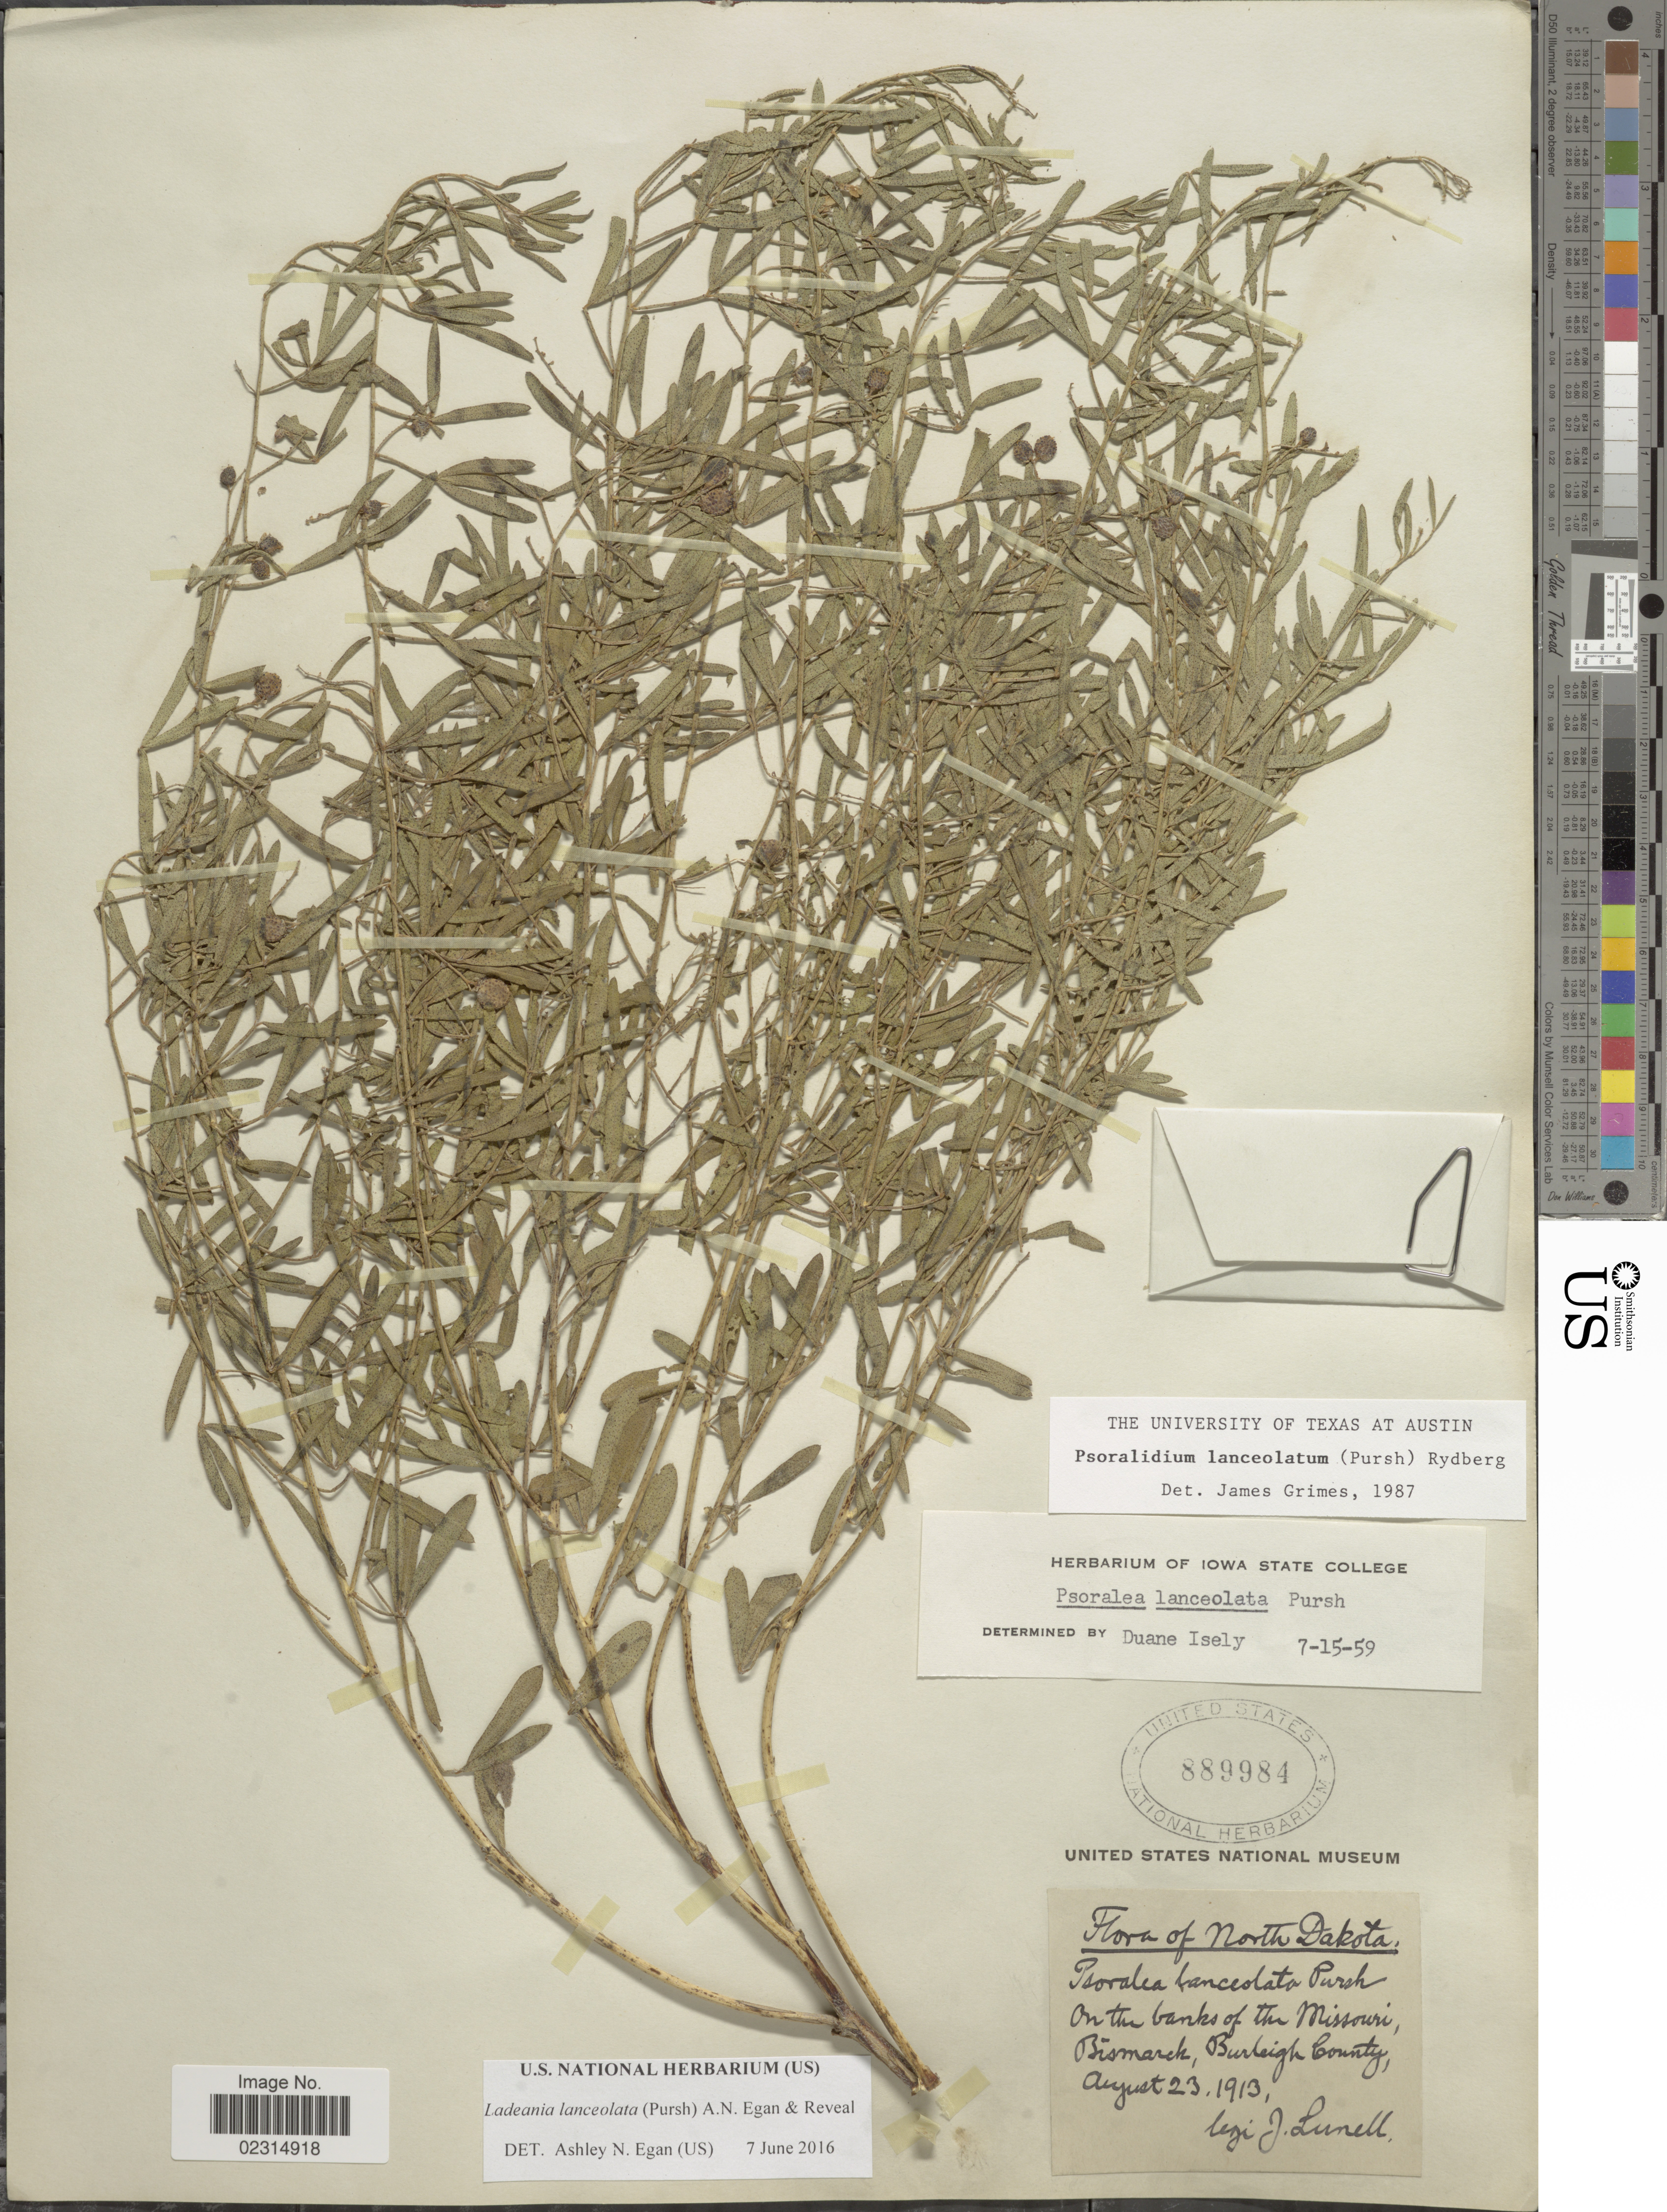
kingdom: Plantae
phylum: Tracheophyta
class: Magnoliopsida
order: Fabales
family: Fabaceae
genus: Ladeania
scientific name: Ladeania lanceolata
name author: (Pursh) A.N. Egan & Reveal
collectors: J. Lunell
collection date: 1913-08-23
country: United States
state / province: North Dakota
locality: On the banks of the Missouri, Bismarck, Burleigh County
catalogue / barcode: US 889984